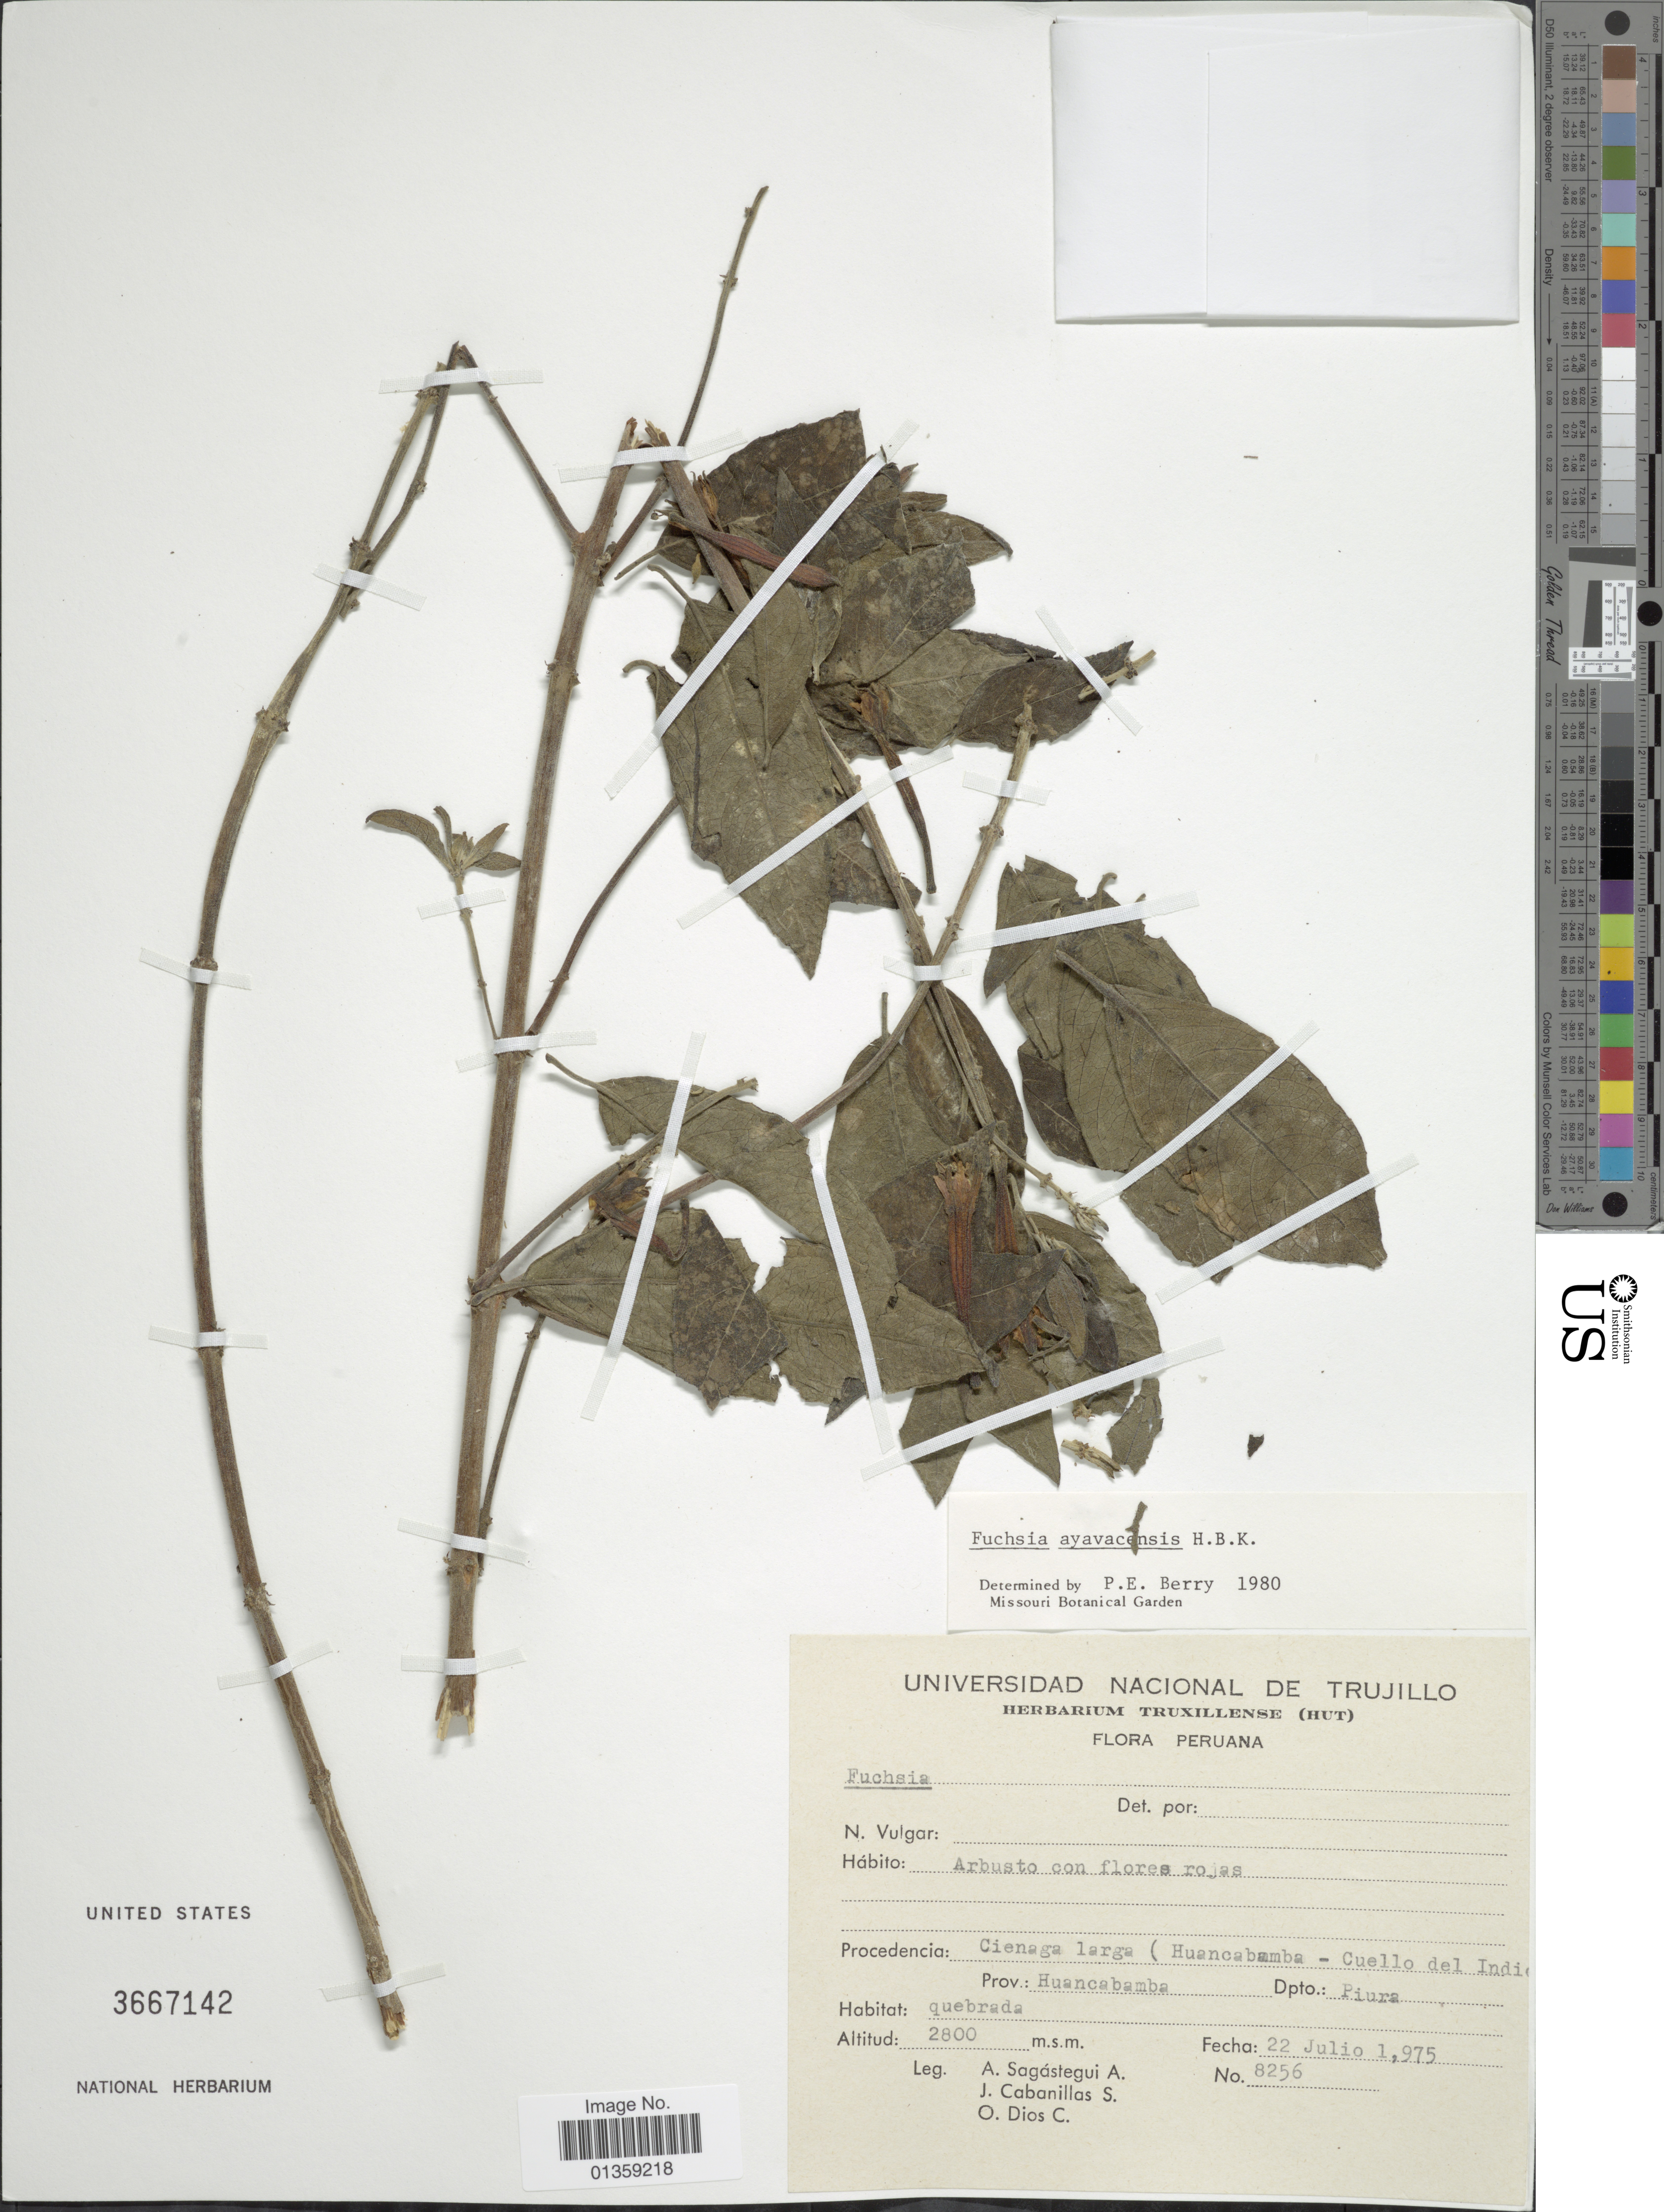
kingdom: Plantae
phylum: Tracheophyta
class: Magnoliopsida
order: Myrtales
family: Onagraceae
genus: Fuchsia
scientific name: Fuchsia ayavacensis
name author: Kunth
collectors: A. Sagástegui A., J. Cabanillas S. & O. Dios C.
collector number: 8256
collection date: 1975-07-22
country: Peru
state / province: Piura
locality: Cienaga larga (Huancabamba - Cuello del Indio), Prov. Huancabamba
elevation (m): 2800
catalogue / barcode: US 3667142